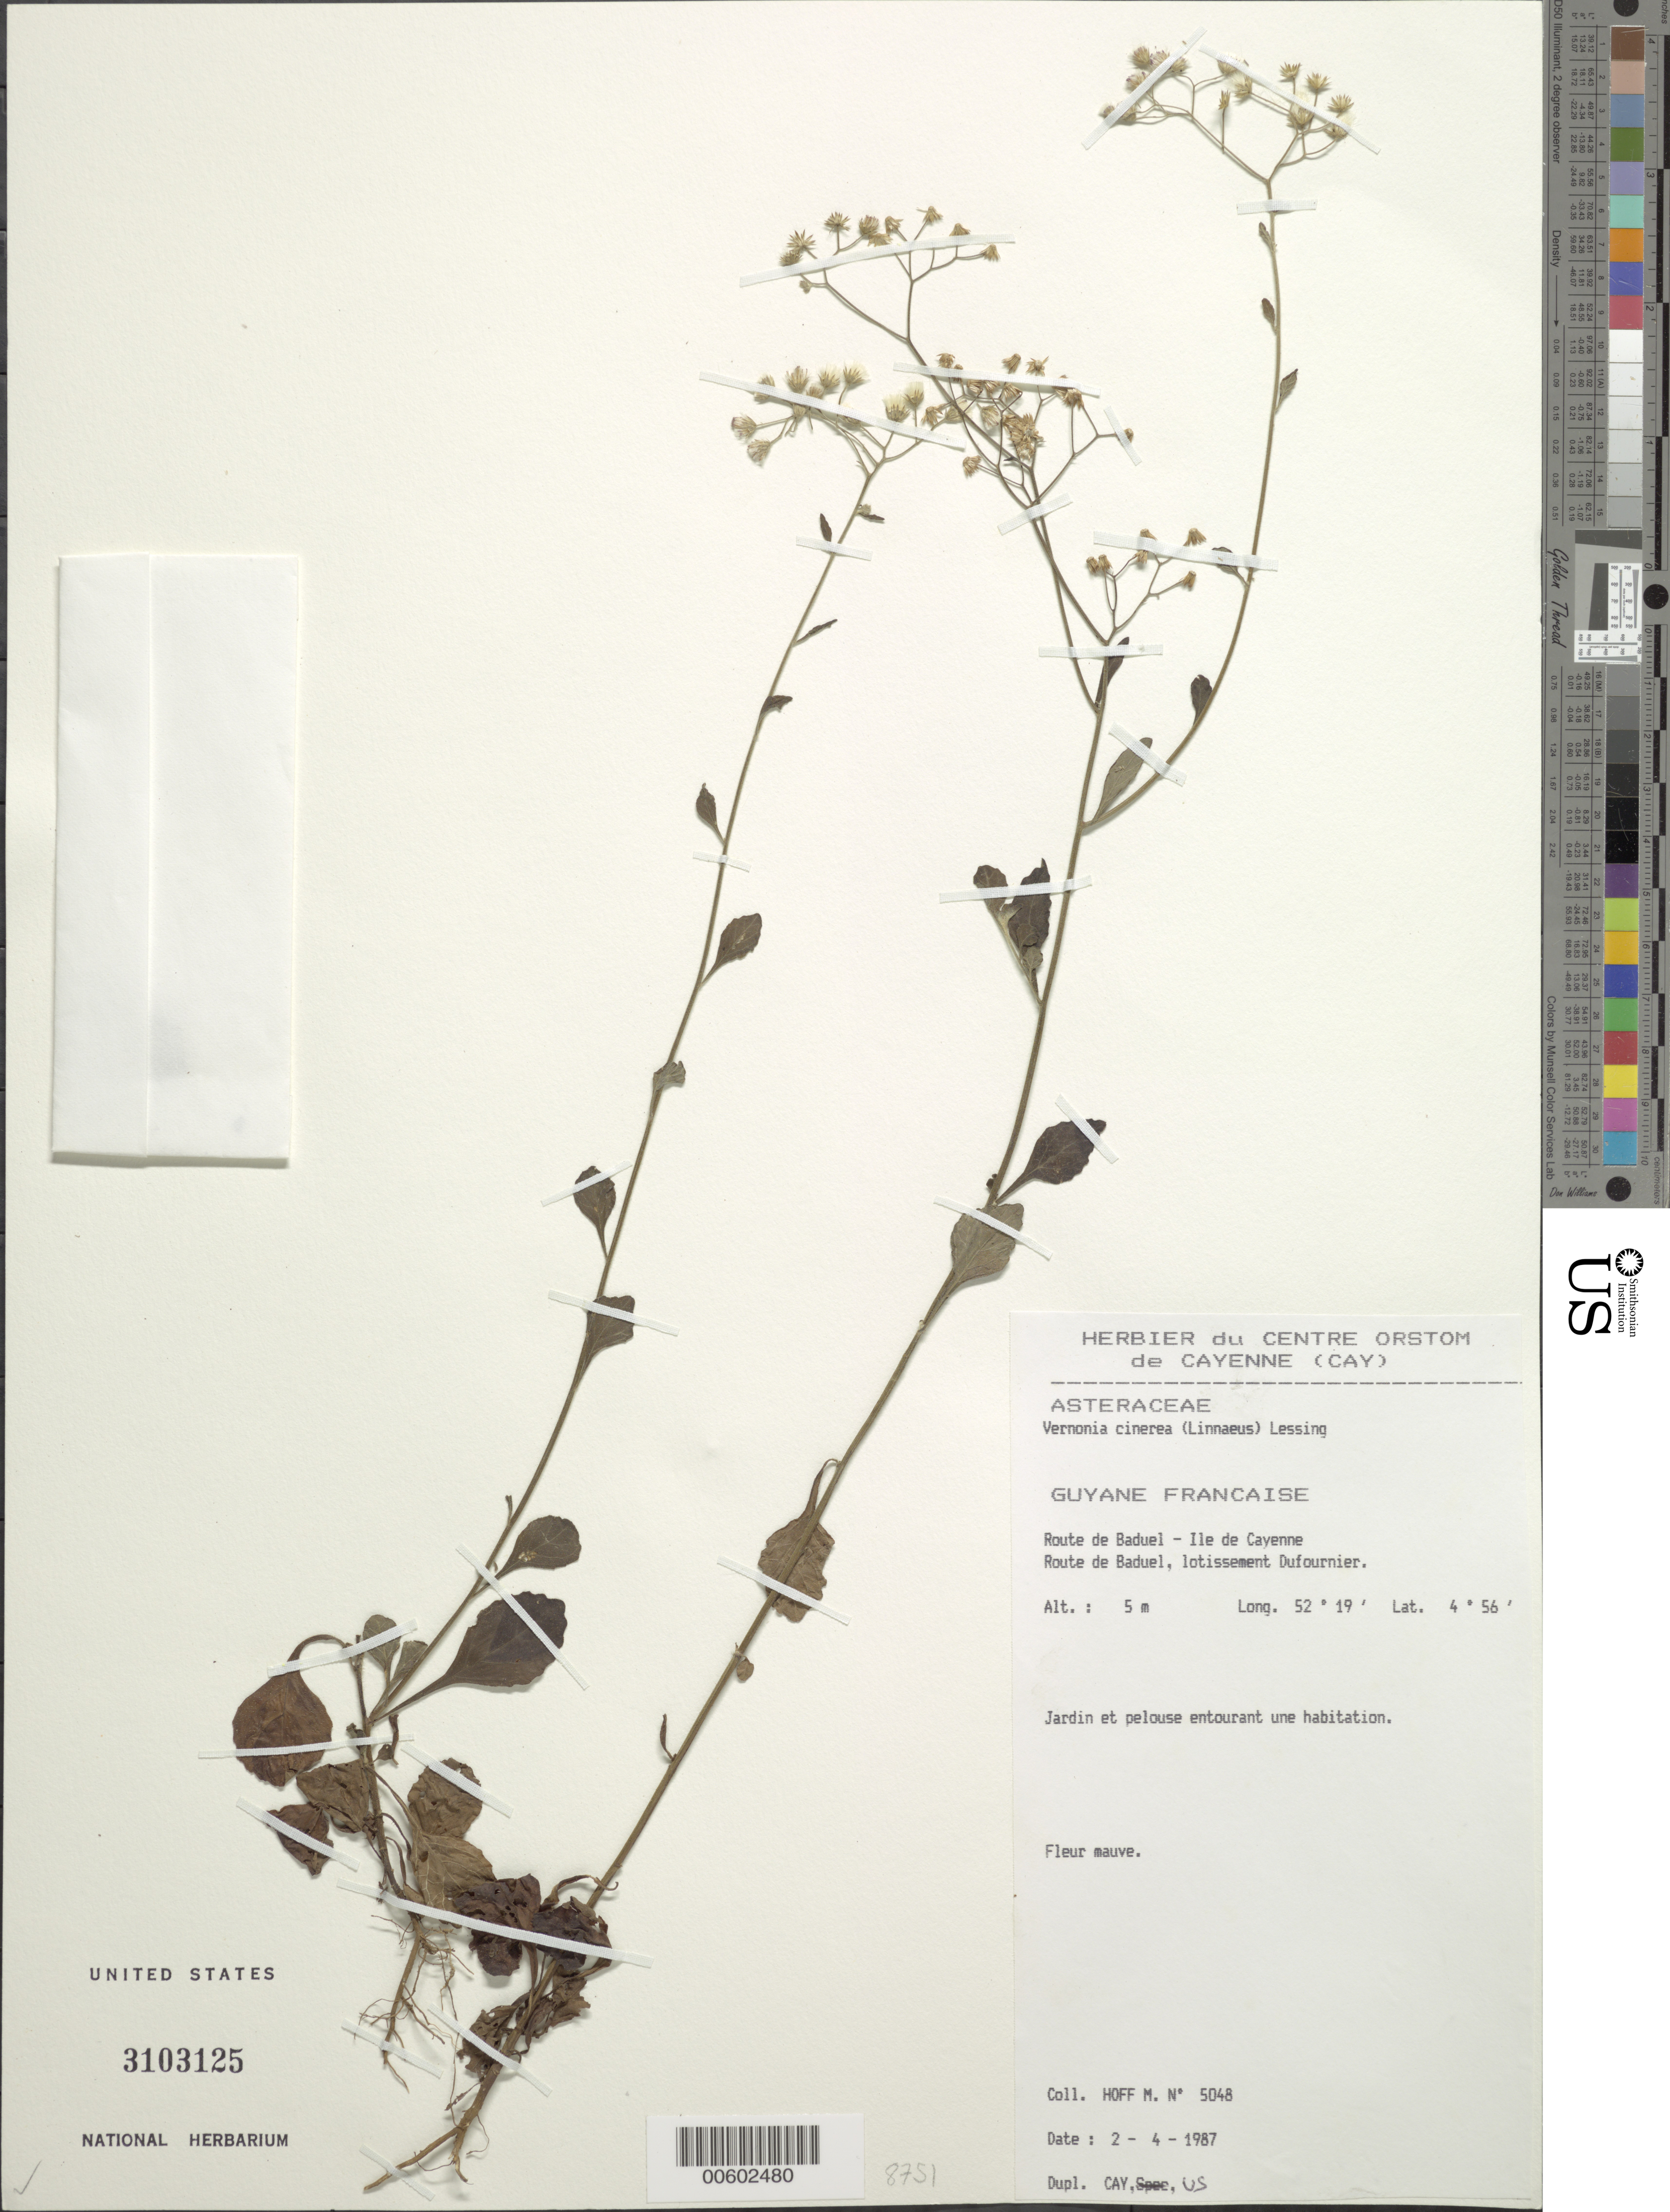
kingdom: Plantae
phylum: Tracheophyta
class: Magnoliopsida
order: Asterales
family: Asteraceae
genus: Cyanthillium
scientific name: Cyanthillium cinereum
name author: (L.) H. Rob.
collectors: M. Hoff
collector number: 5048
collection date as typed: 2-Apr-87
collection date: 1987-04-02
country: French Guiana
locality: Route de Baduel, Ile de Cayenne, Lotissement Dufournier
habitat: Garden and lawn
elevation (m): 5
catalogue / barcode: US 3103125